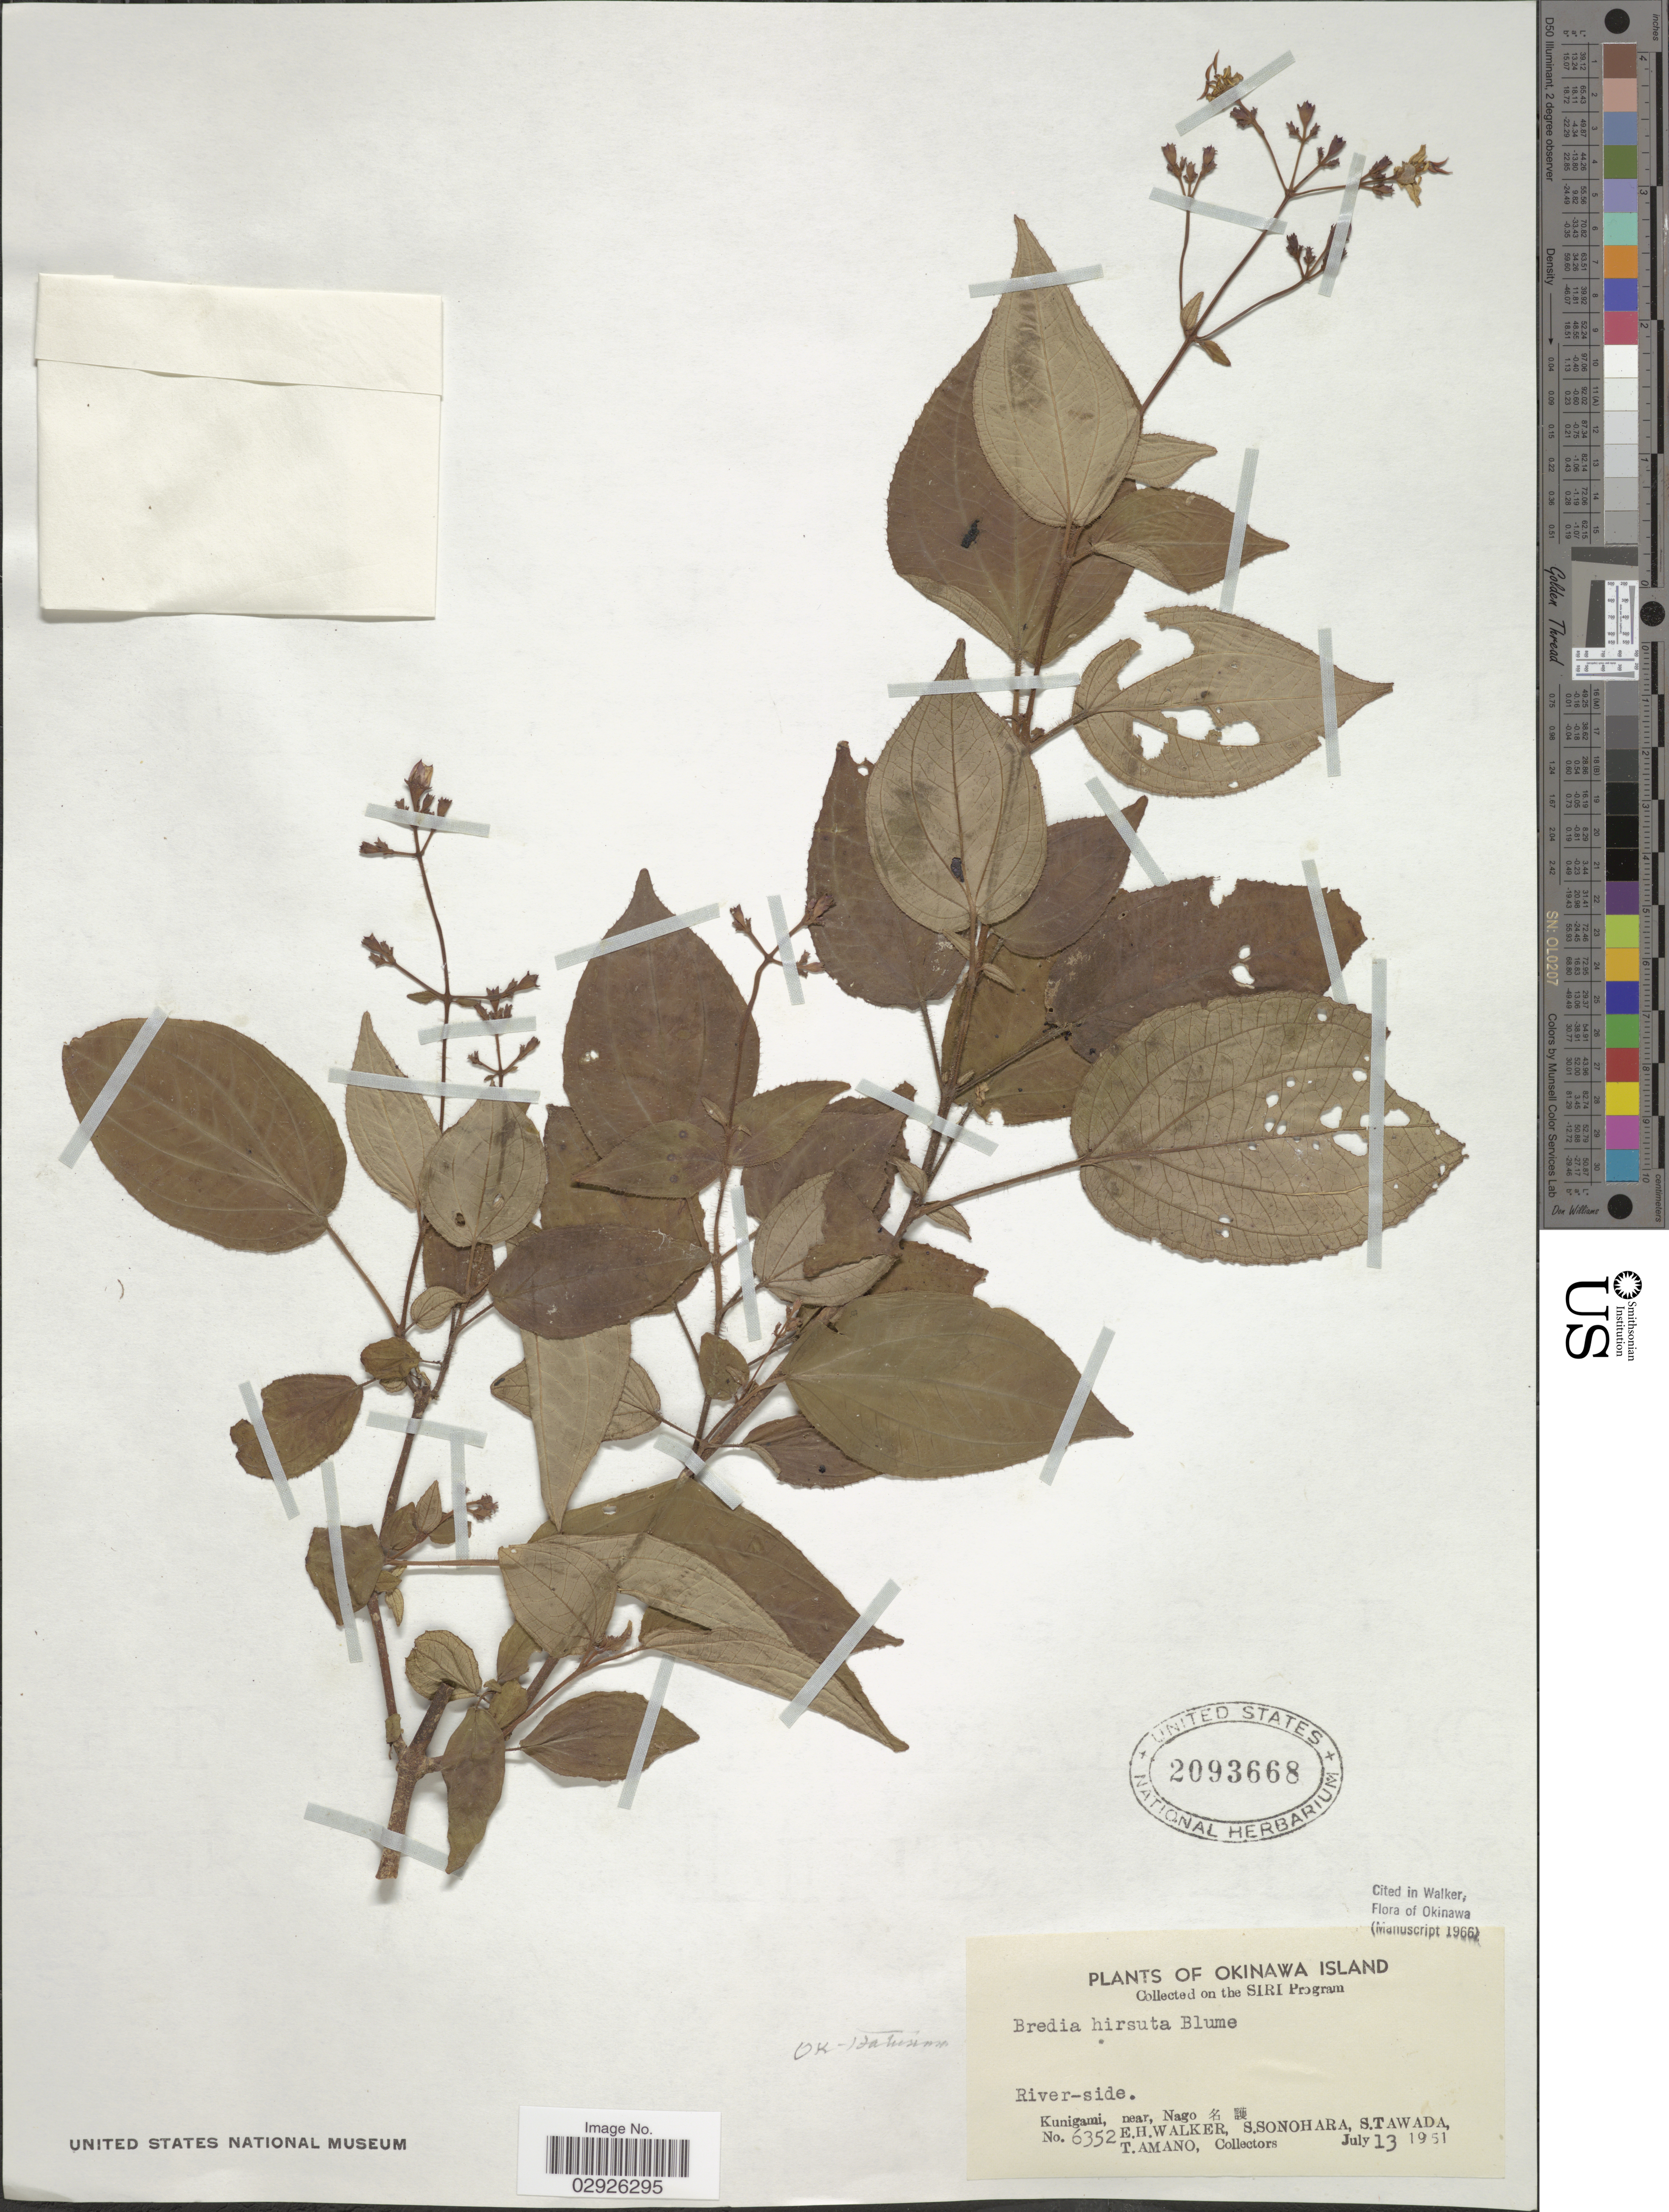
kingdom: Plantae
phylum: Tracheophyta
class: Magnoliopsida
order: Myrtales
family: Melastomataceae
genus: Bredia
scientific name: Bredia hirsuta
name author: Blume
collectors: E. H. Walker, S. Sonohara, S. Tawada & T. Amano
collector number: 6352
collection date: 1951-07-13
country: Japan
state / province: Okinawa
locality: Okinawa Island, River-side. Kunigami, near Nago.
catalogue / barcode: US 2093668